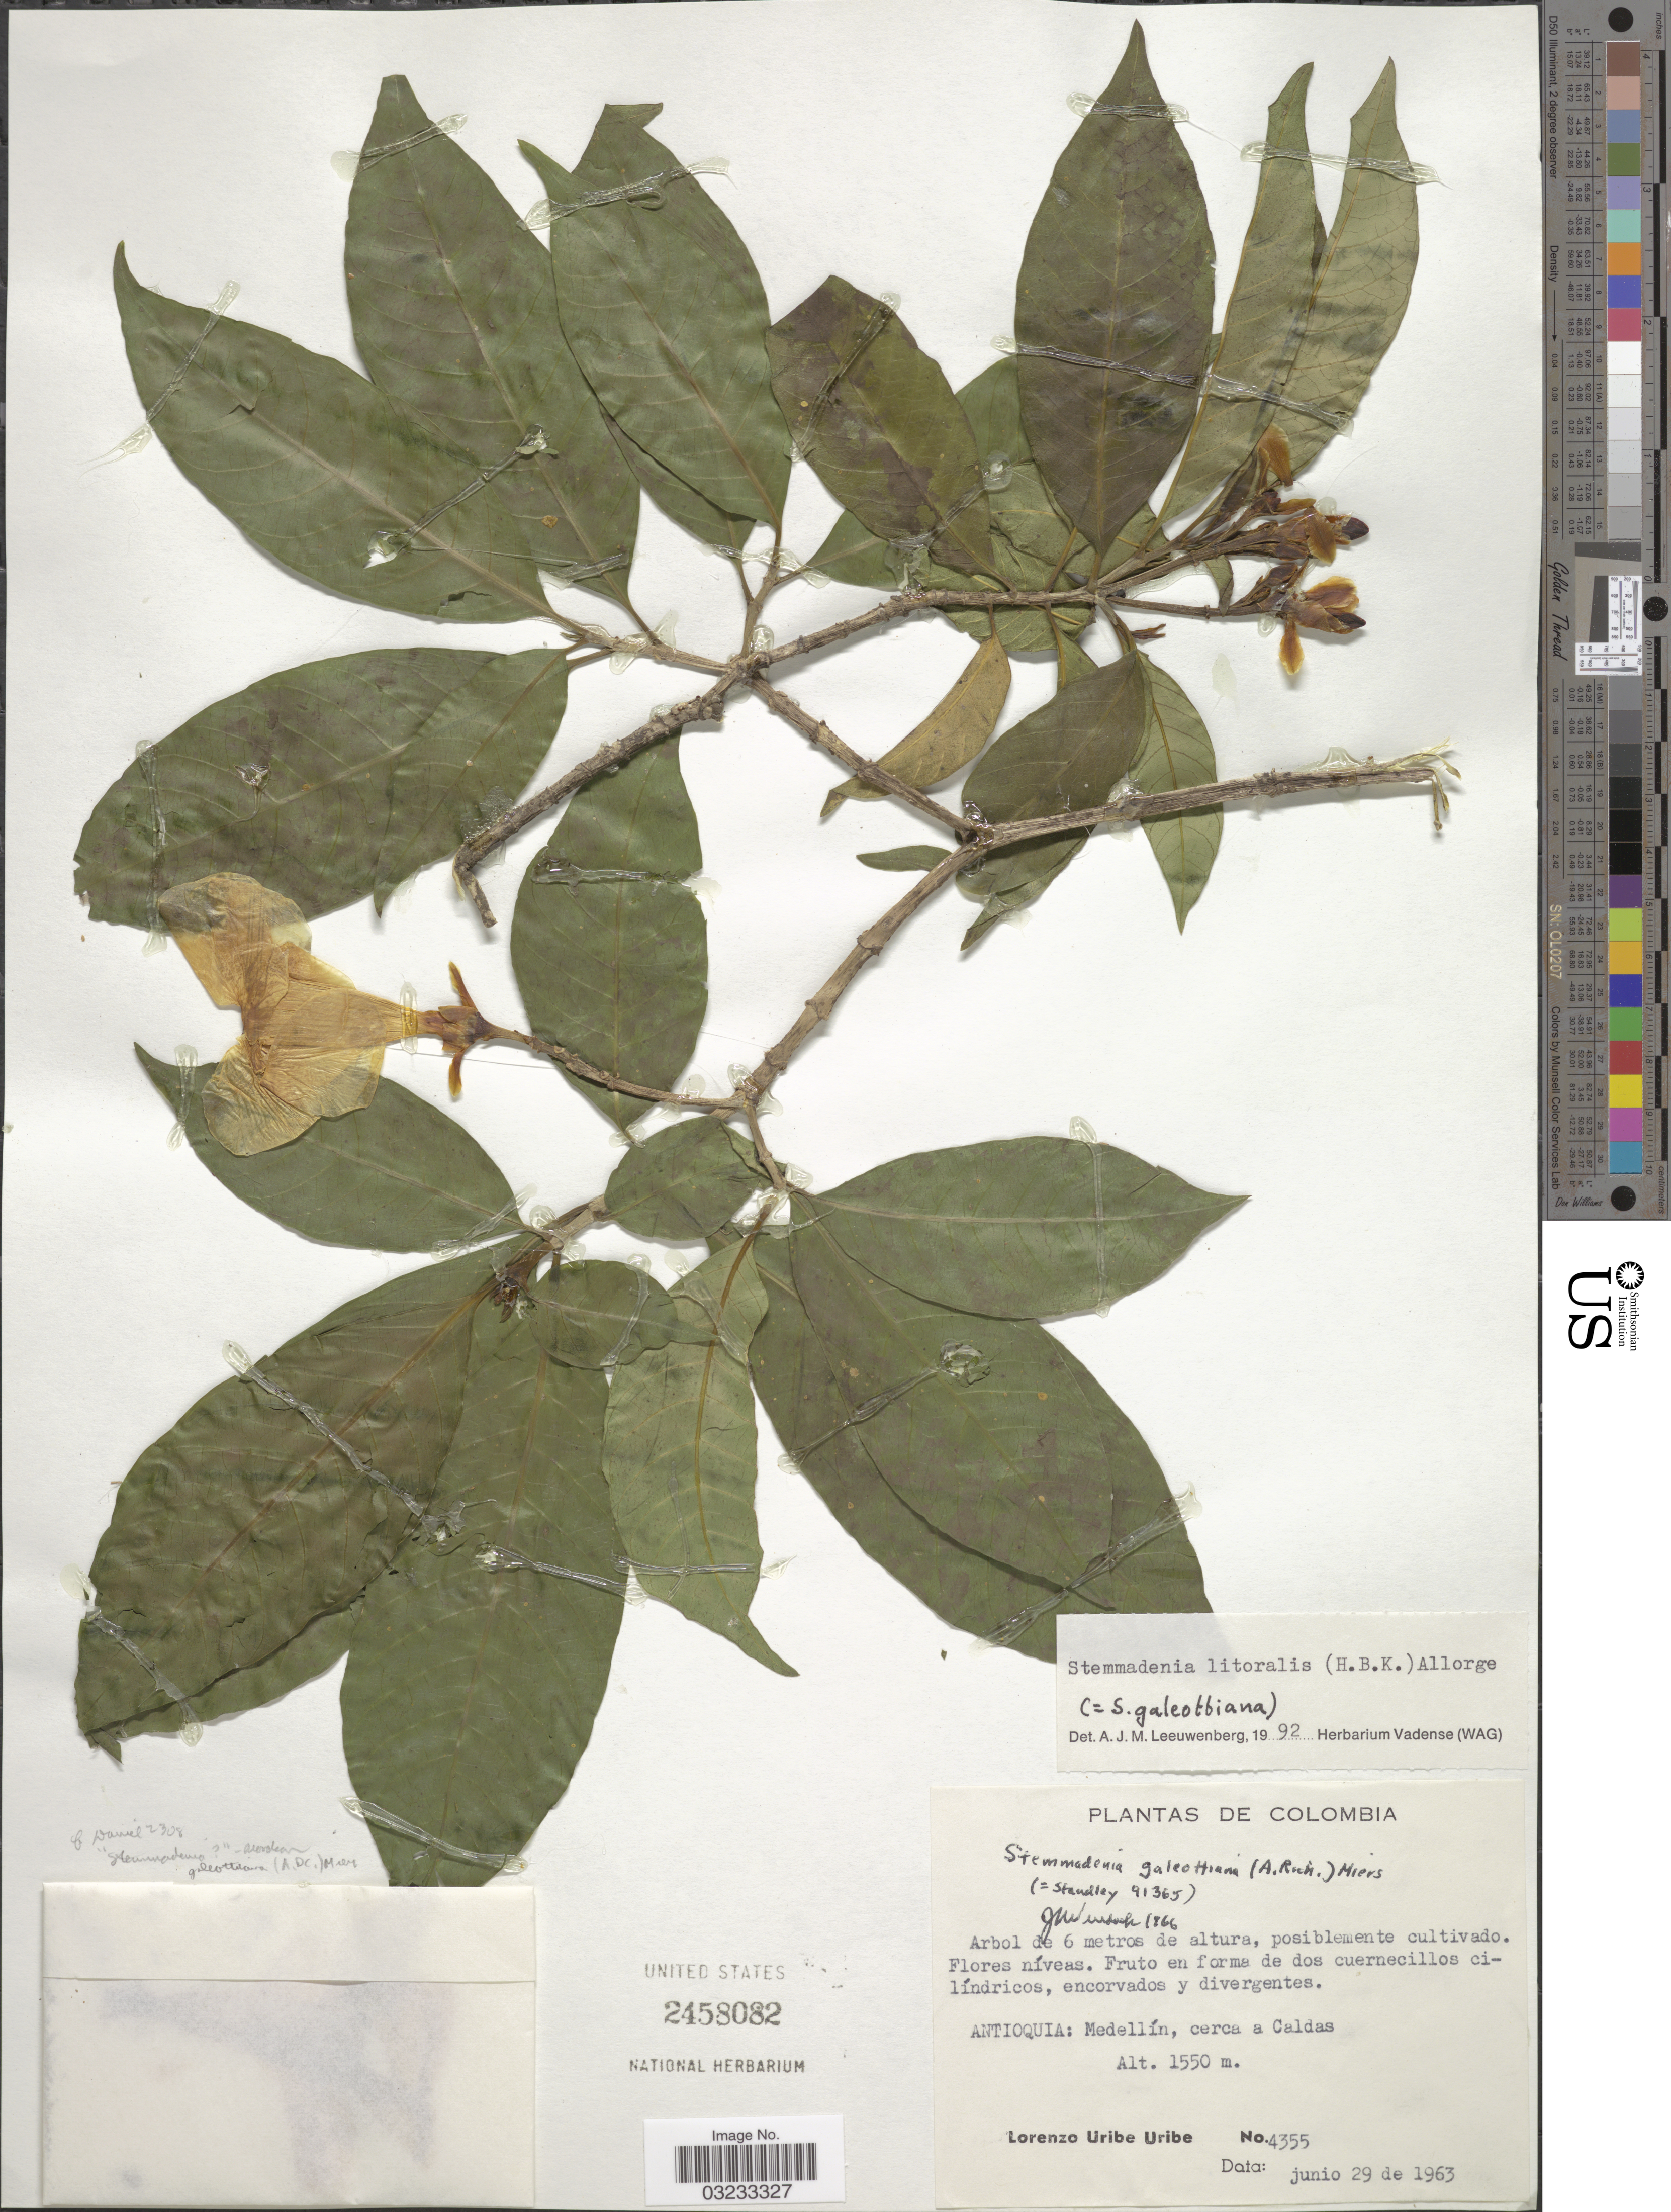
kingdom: Plantae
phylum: Tracheophyta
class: Magnoliopsida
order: Gentianales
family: Apocynaceae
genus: Stemmadenia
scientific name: Stemmadenia litoralis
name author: (Kunth) L. Allorge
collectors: L. Uribe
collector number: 4355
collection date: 1963-06-29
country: Colombia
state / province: Antioquia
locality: Medellín, cerca a Caldas.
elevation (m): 1550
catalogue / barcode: US 2458082